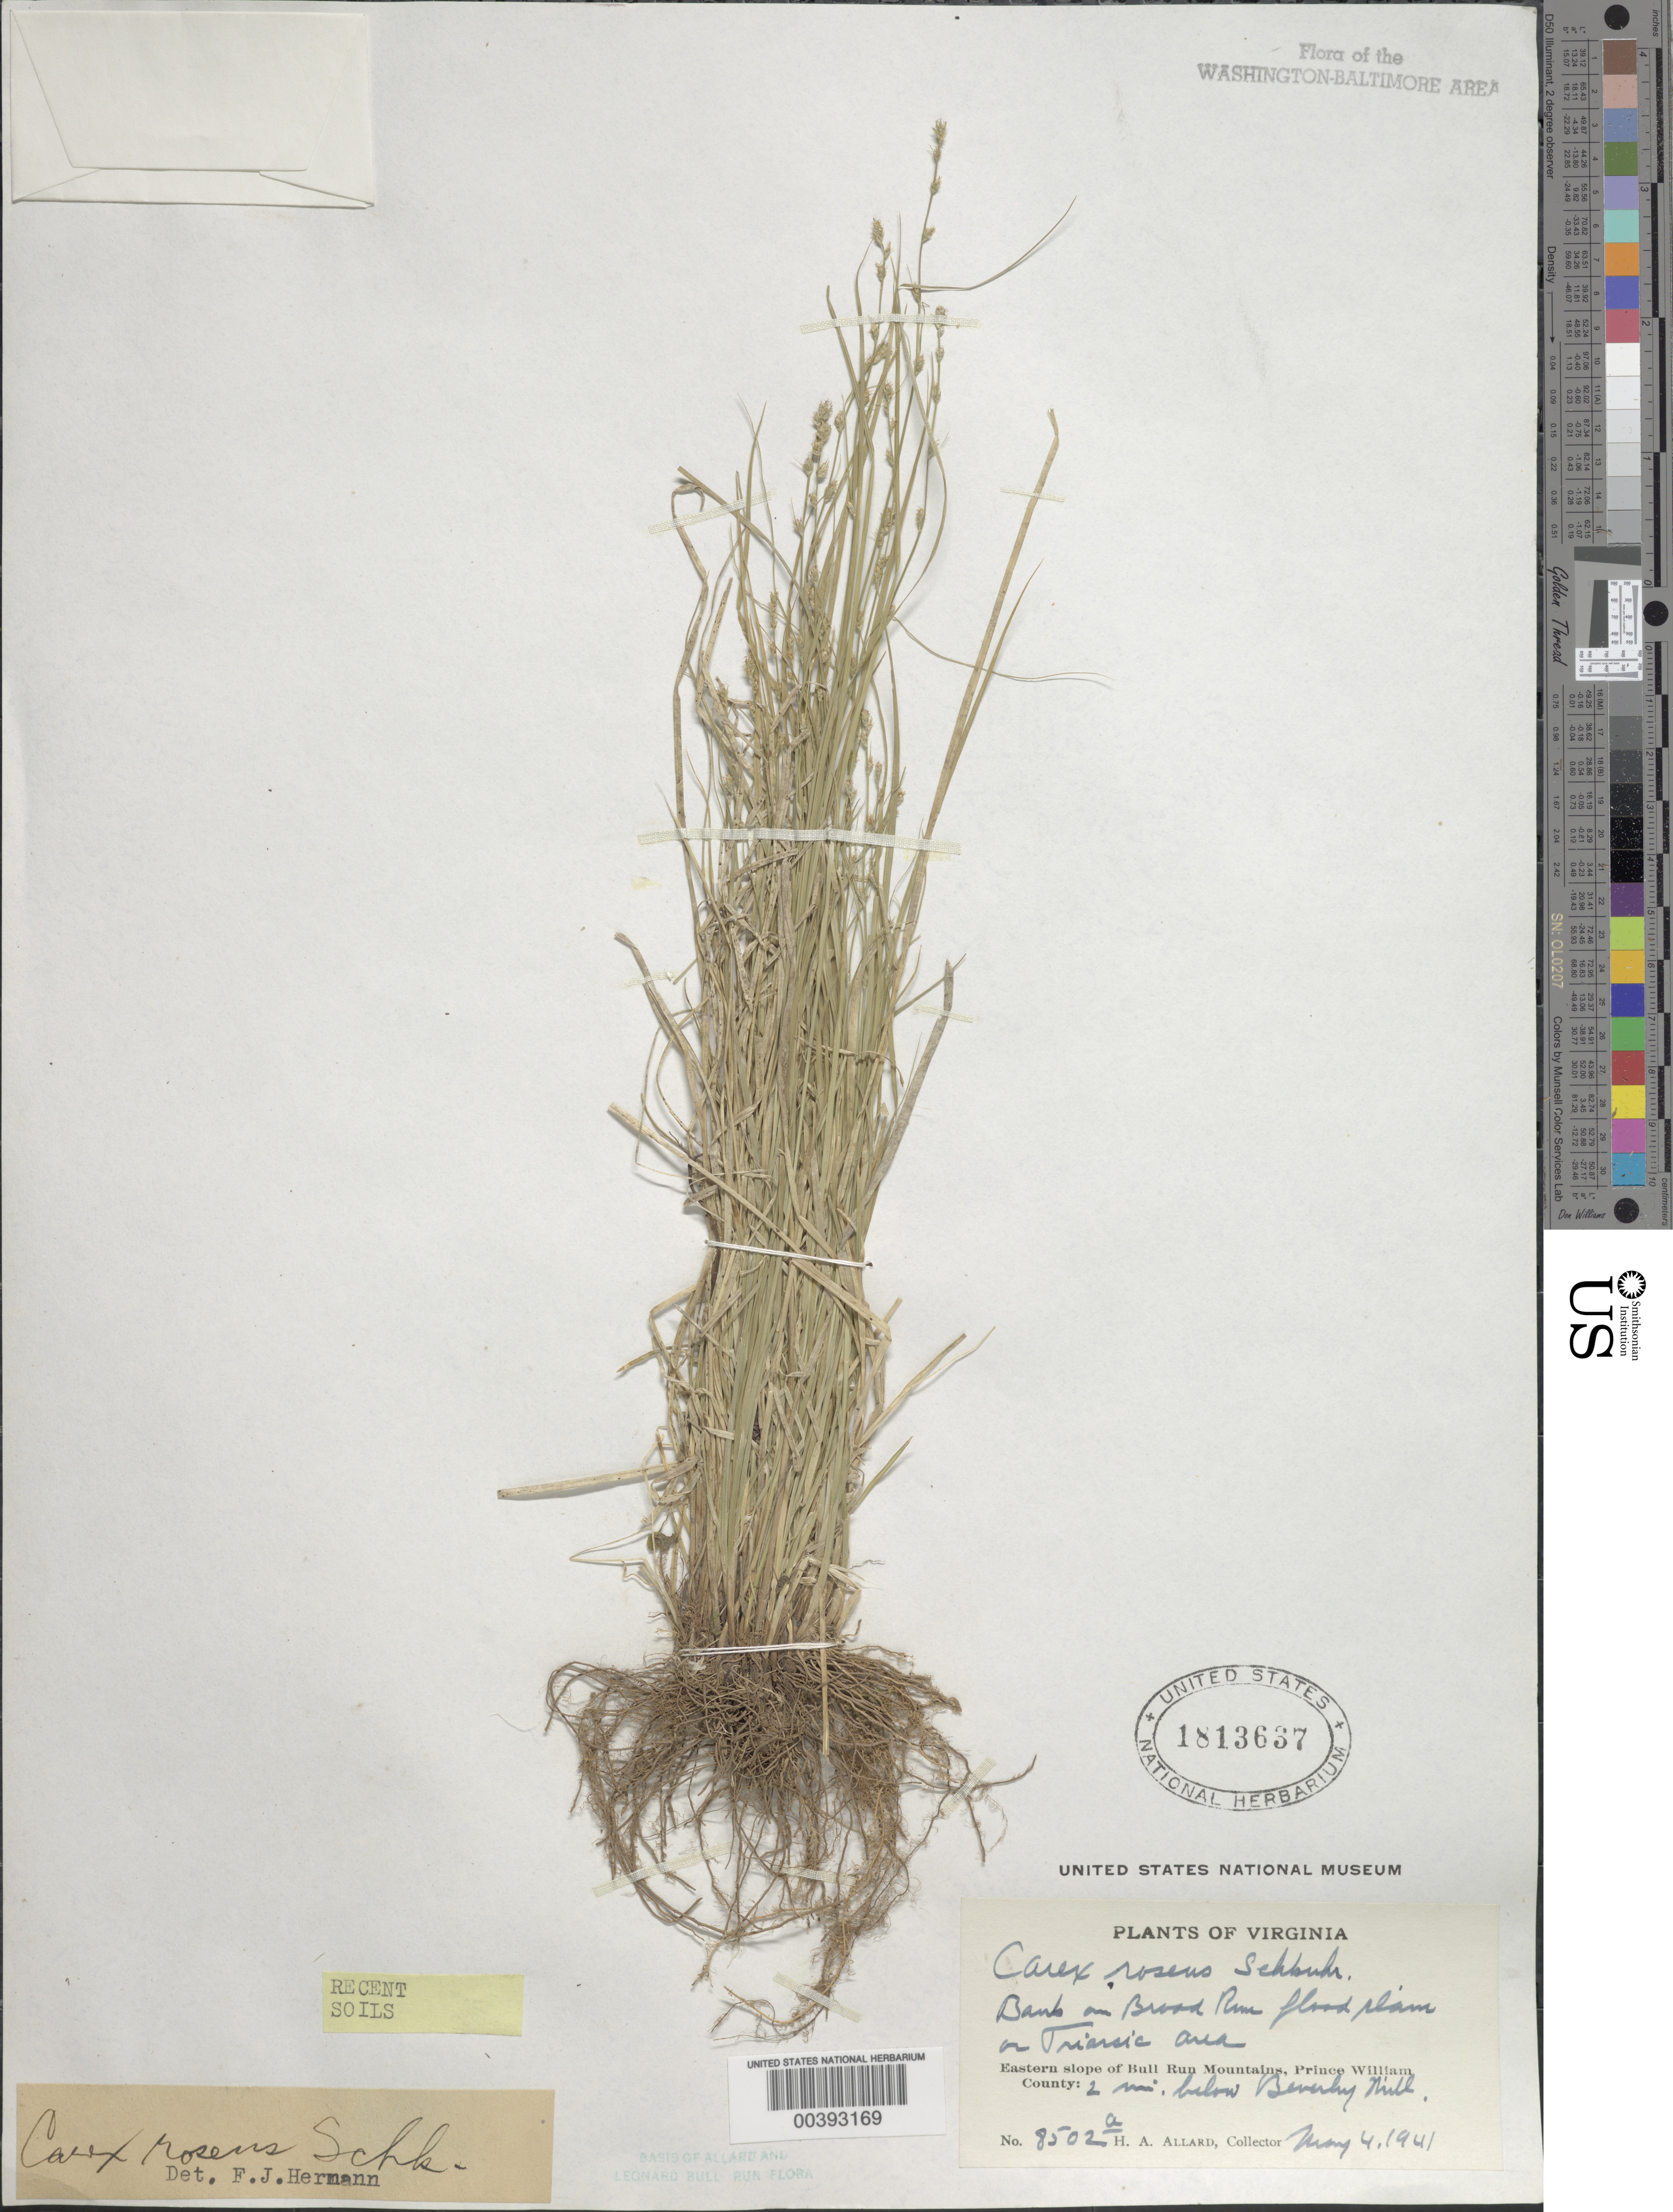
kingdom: Plantae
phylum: Tracheophyta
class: Liliopsida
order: Poales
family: Cyperaceae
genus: Carex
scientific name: Carex rosea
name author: Willd.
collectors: H. A. Allard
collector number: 8502A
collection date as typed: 04 May 1941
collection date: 1941-05-04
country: United States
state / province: Virginia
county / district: Prince William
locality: Broad Run Creek, below Beverley Mill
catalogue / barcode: US 1813637